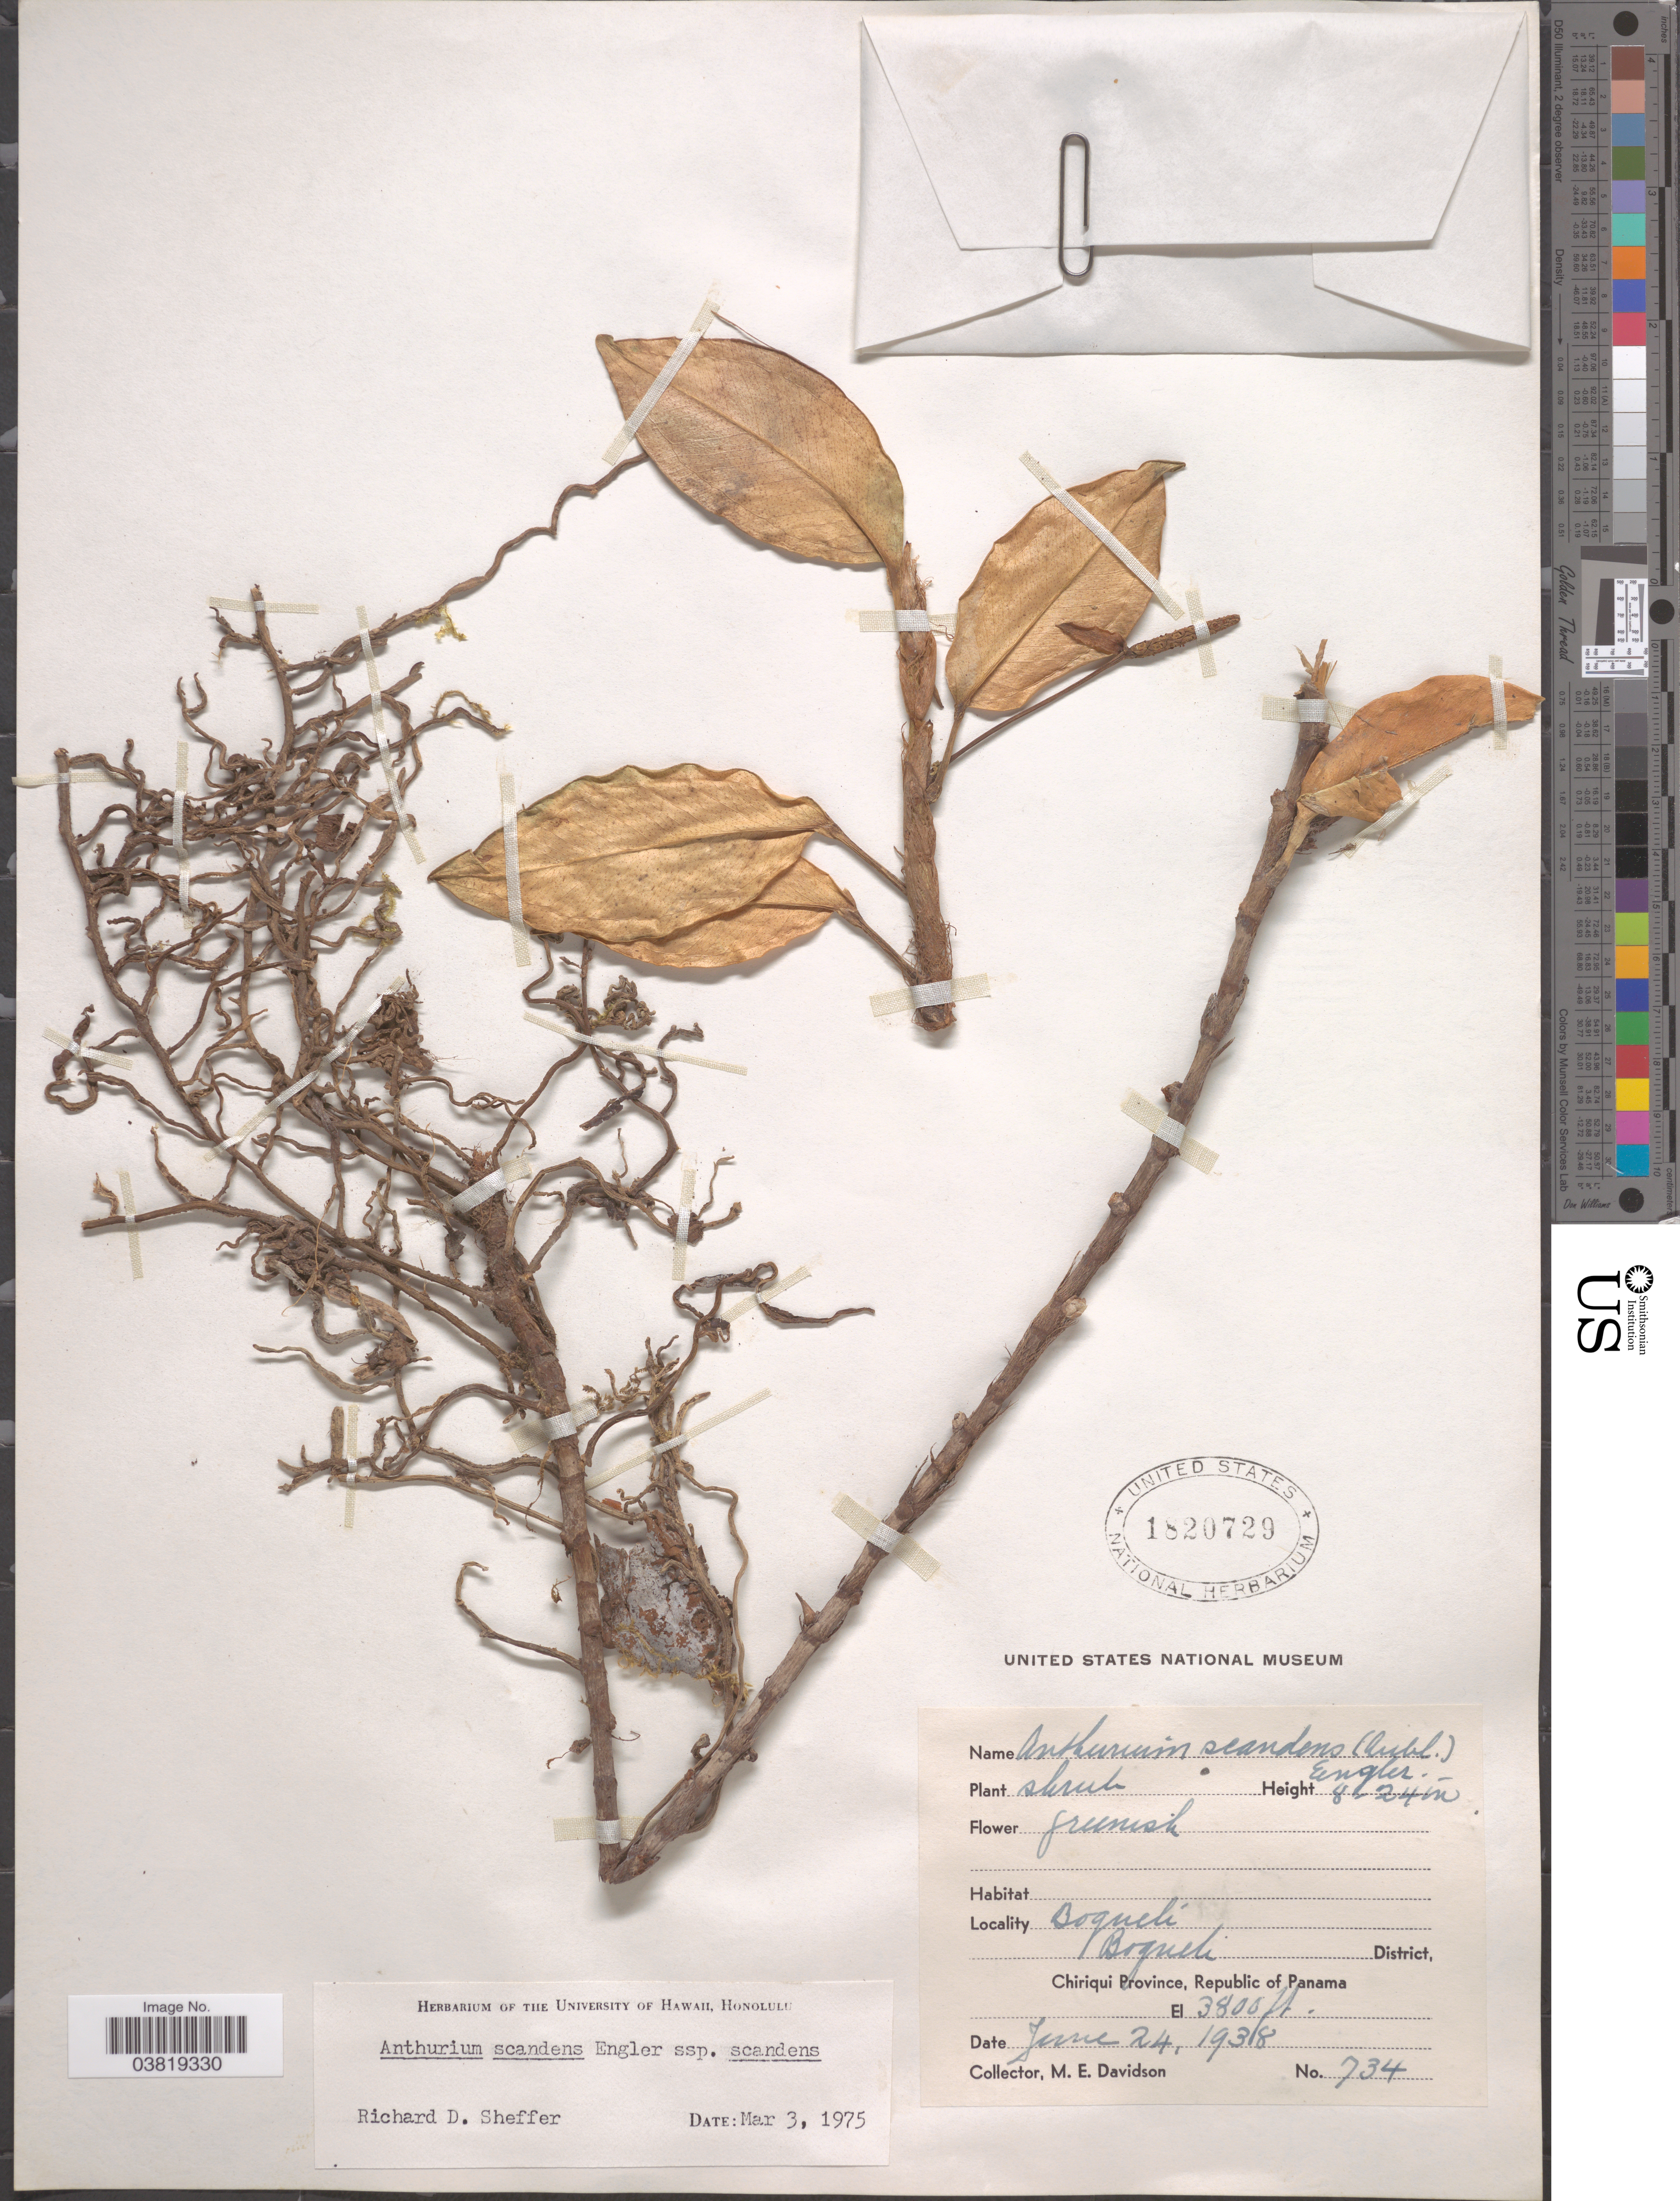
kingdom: Plantae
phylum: Tracheophyta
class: Liliopsida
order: Alismatales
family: Araceae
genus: Anthurium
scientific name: Anthurium scandens var. scandens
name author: (Aubl.) Engl.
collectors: M. E. Davidson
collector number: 734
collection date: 1938-06-24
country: Panama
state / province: Chiriqui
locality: Boquete, Boquete District, Republic of Panama.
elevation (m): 1158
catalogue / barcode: US 1820729